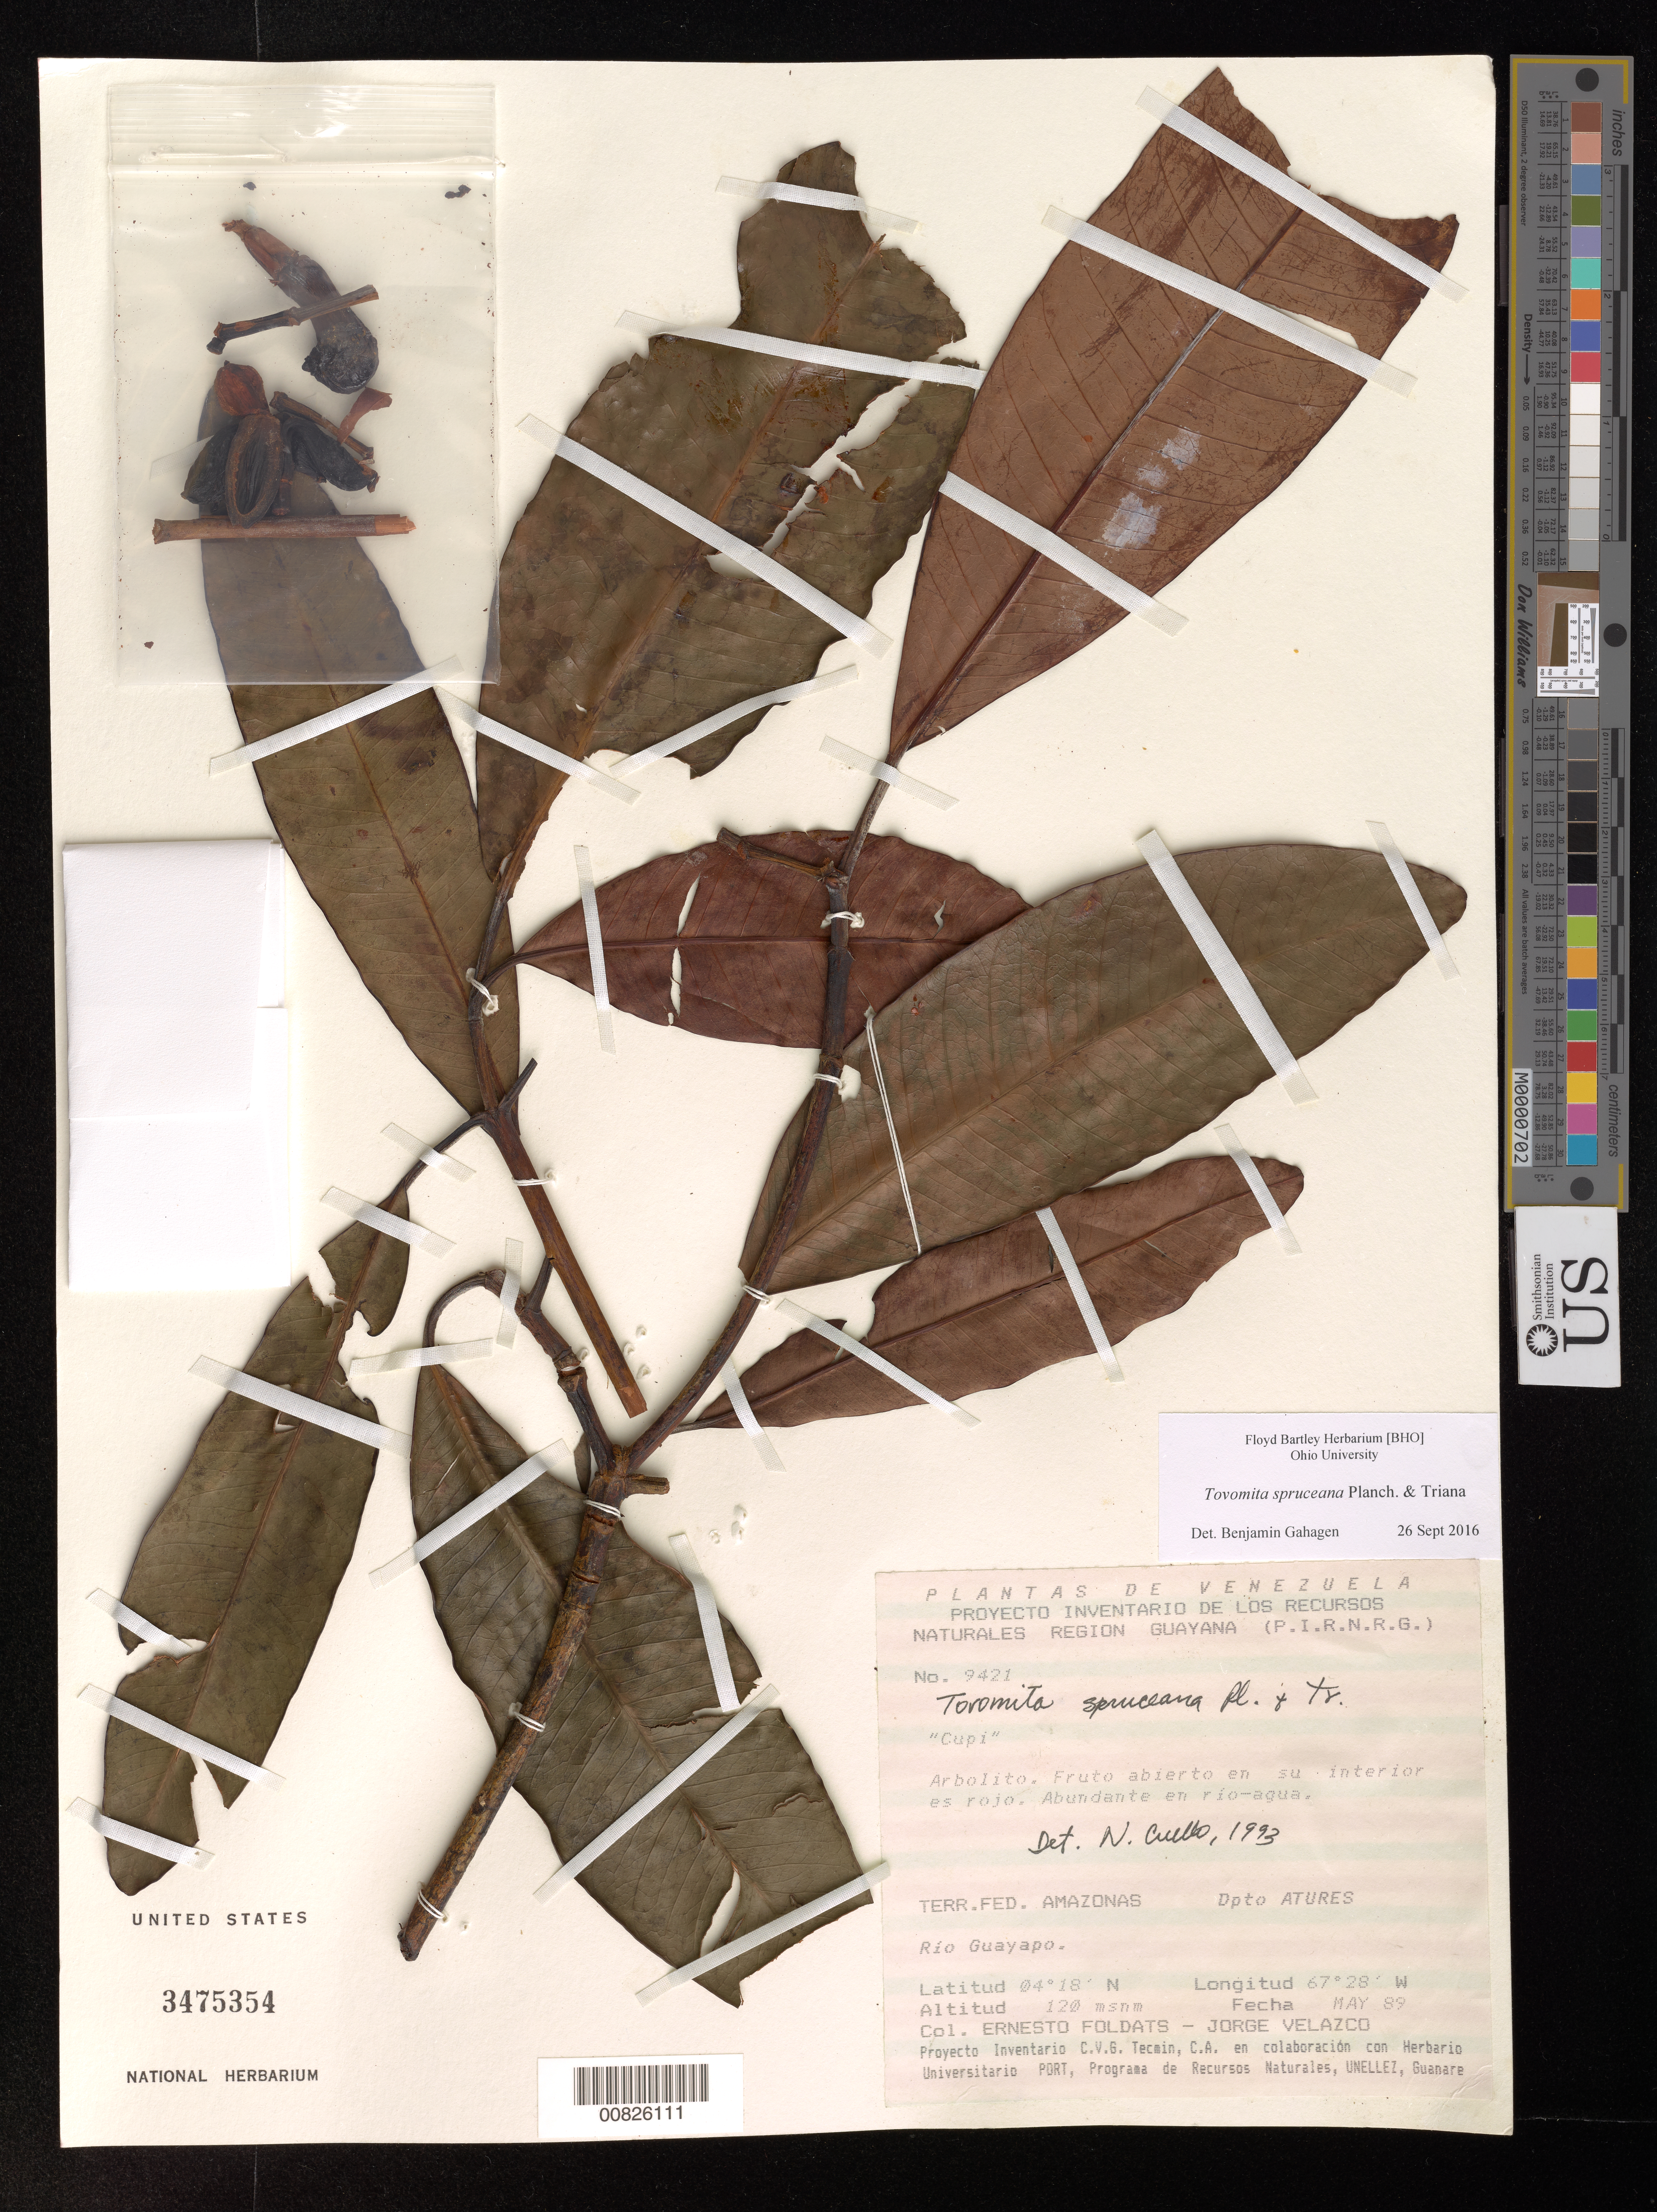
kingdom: Plantae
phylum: Tracheophyta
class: Magnoliopsida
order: Malpighiales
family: Clusiaceae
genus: Tovomita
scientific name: Tovomita spruceana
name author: Planch. & Triana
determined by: Cuello, Nidia L.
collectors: E. Foldats & J. Velazco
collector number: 9421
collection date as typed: May-89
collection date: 1989-05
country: Venezuela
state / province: Amazonas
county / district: Atures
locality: Río Guayapo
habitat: En río-agua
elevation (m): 120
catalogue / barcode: US 3475354